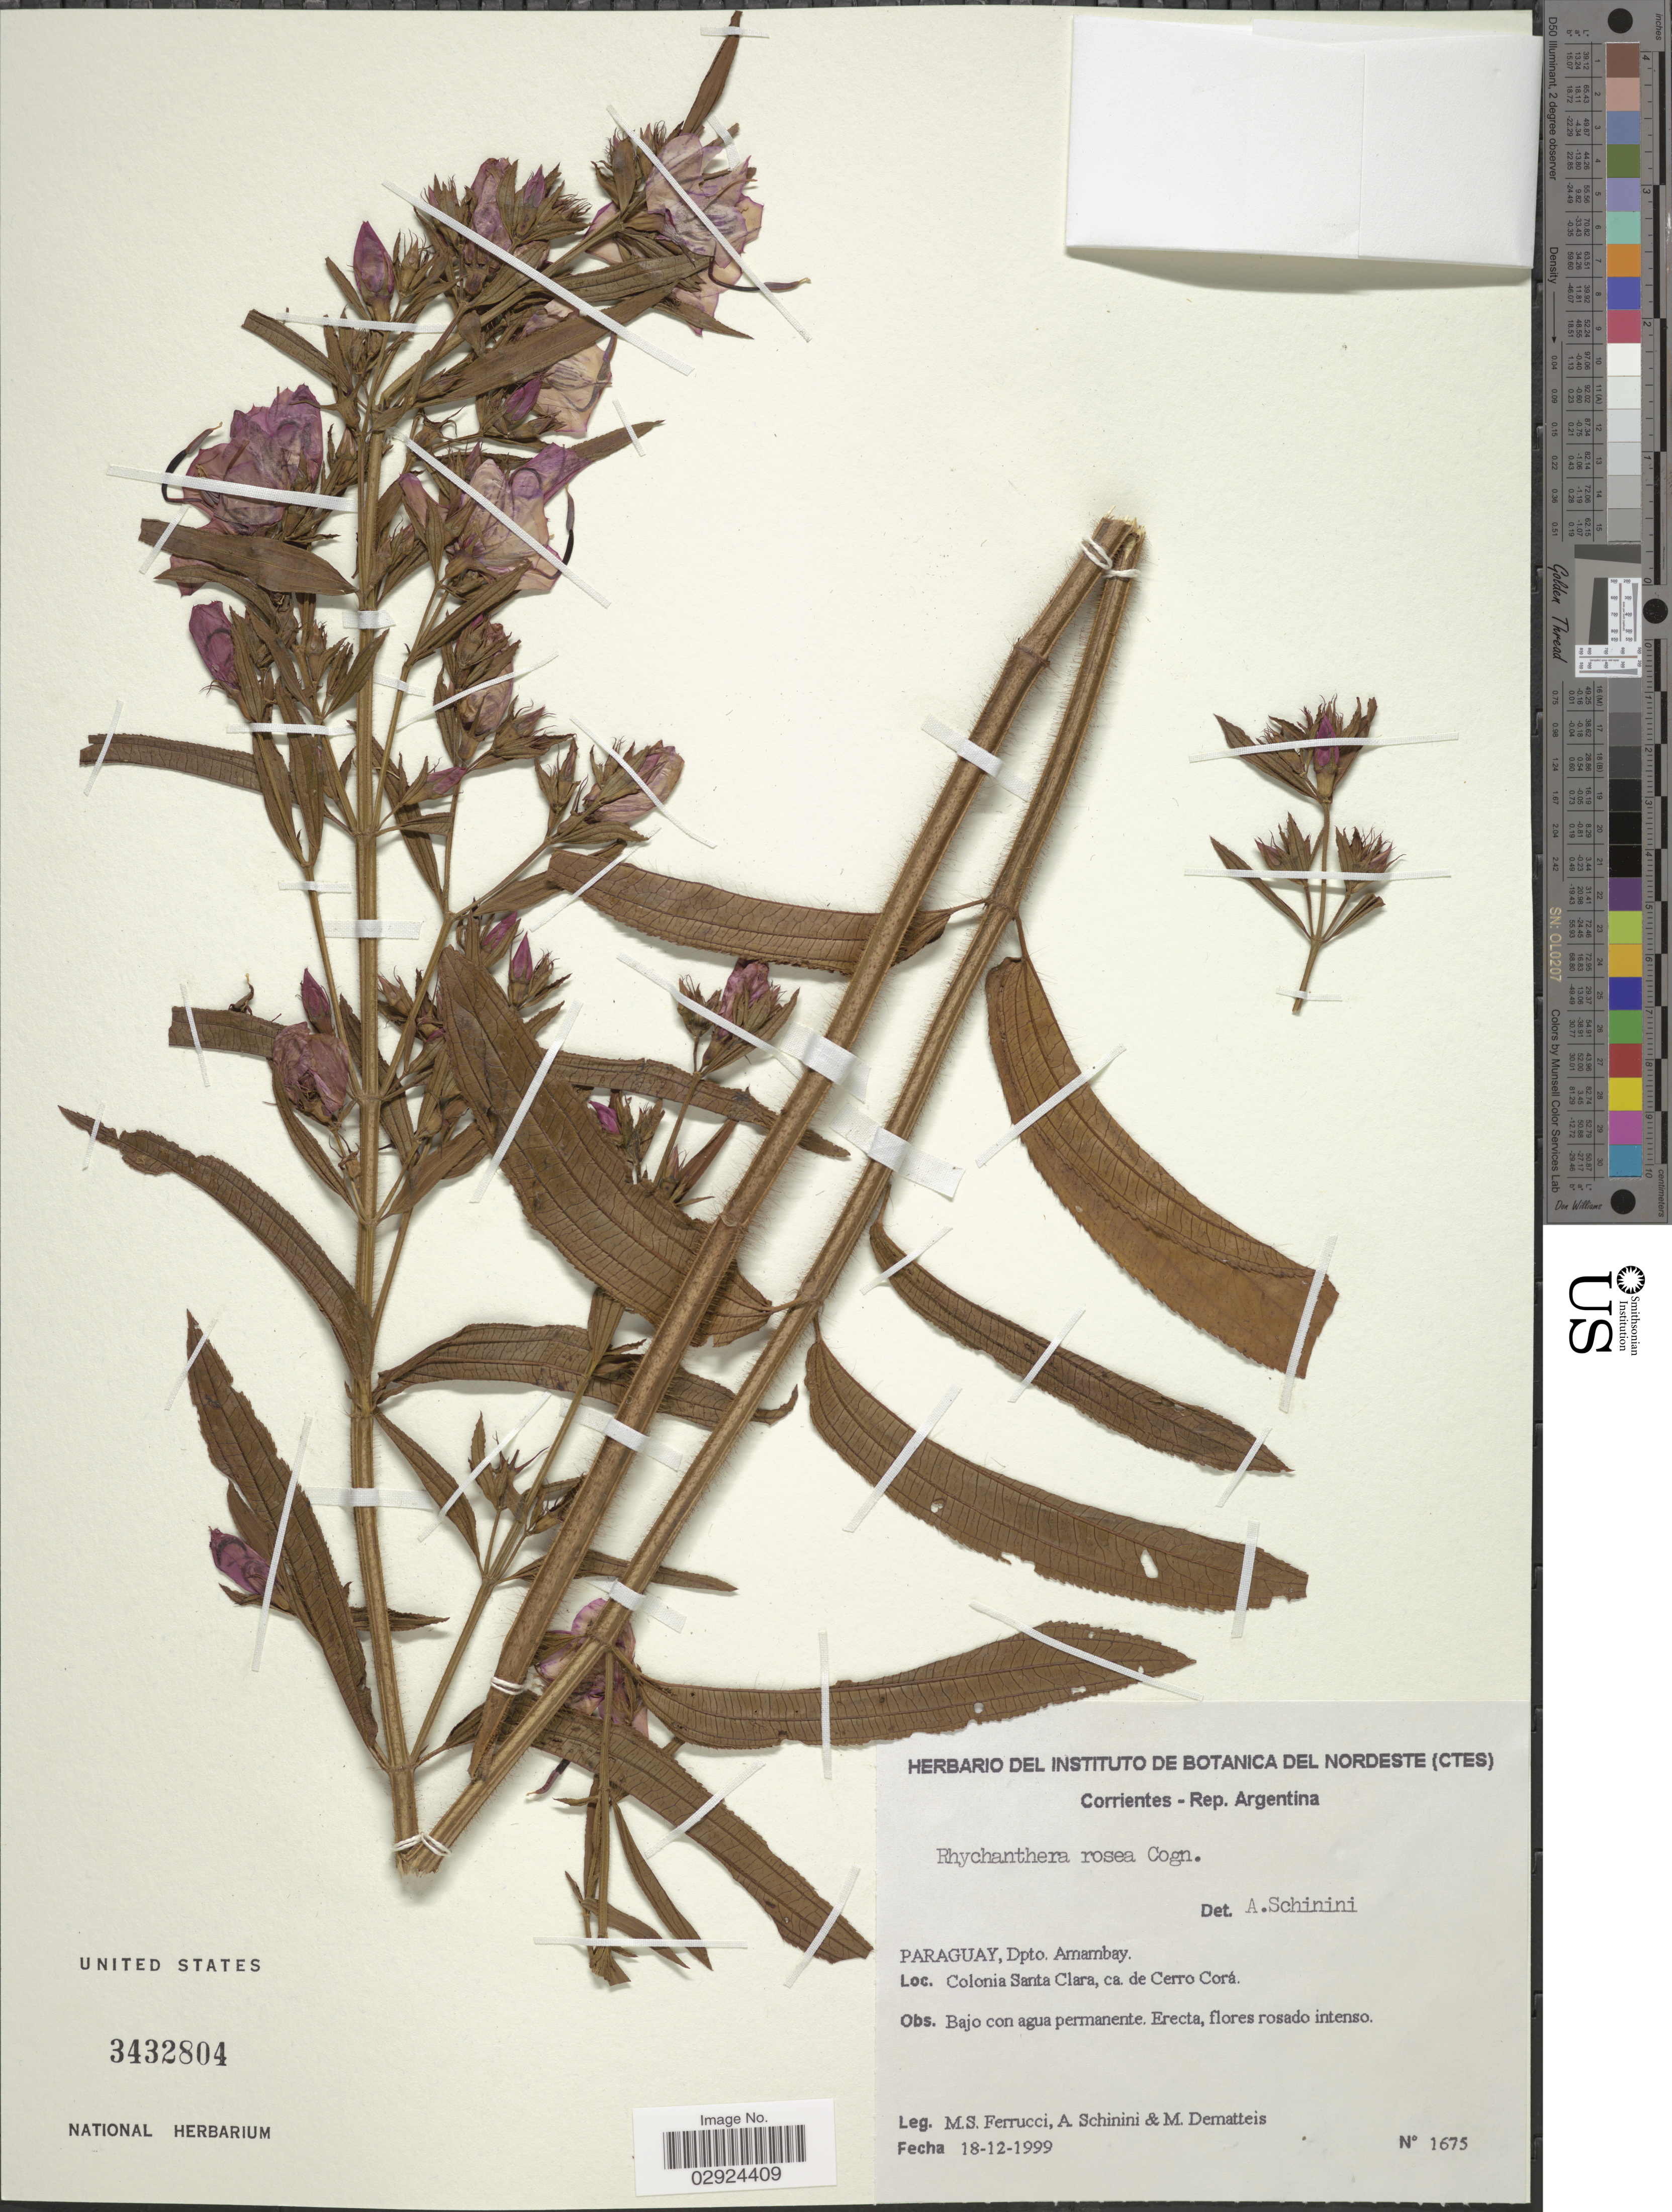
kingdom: Plantae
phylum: Tracheophyta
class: Magnoliopsida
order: Myrtales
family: Melastomataceae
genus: Rhynchanthera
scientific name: Rhynchanthera verbenoides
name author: Cham.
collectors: M. S. Ferrucci & A. Schinini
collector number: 1675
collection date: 1999-12-18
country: Paraguay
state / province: Amambay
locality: Dpto. Amambay, Colonia Santa Clara, ca. de Cerro Corá.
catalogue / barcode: US 3432804